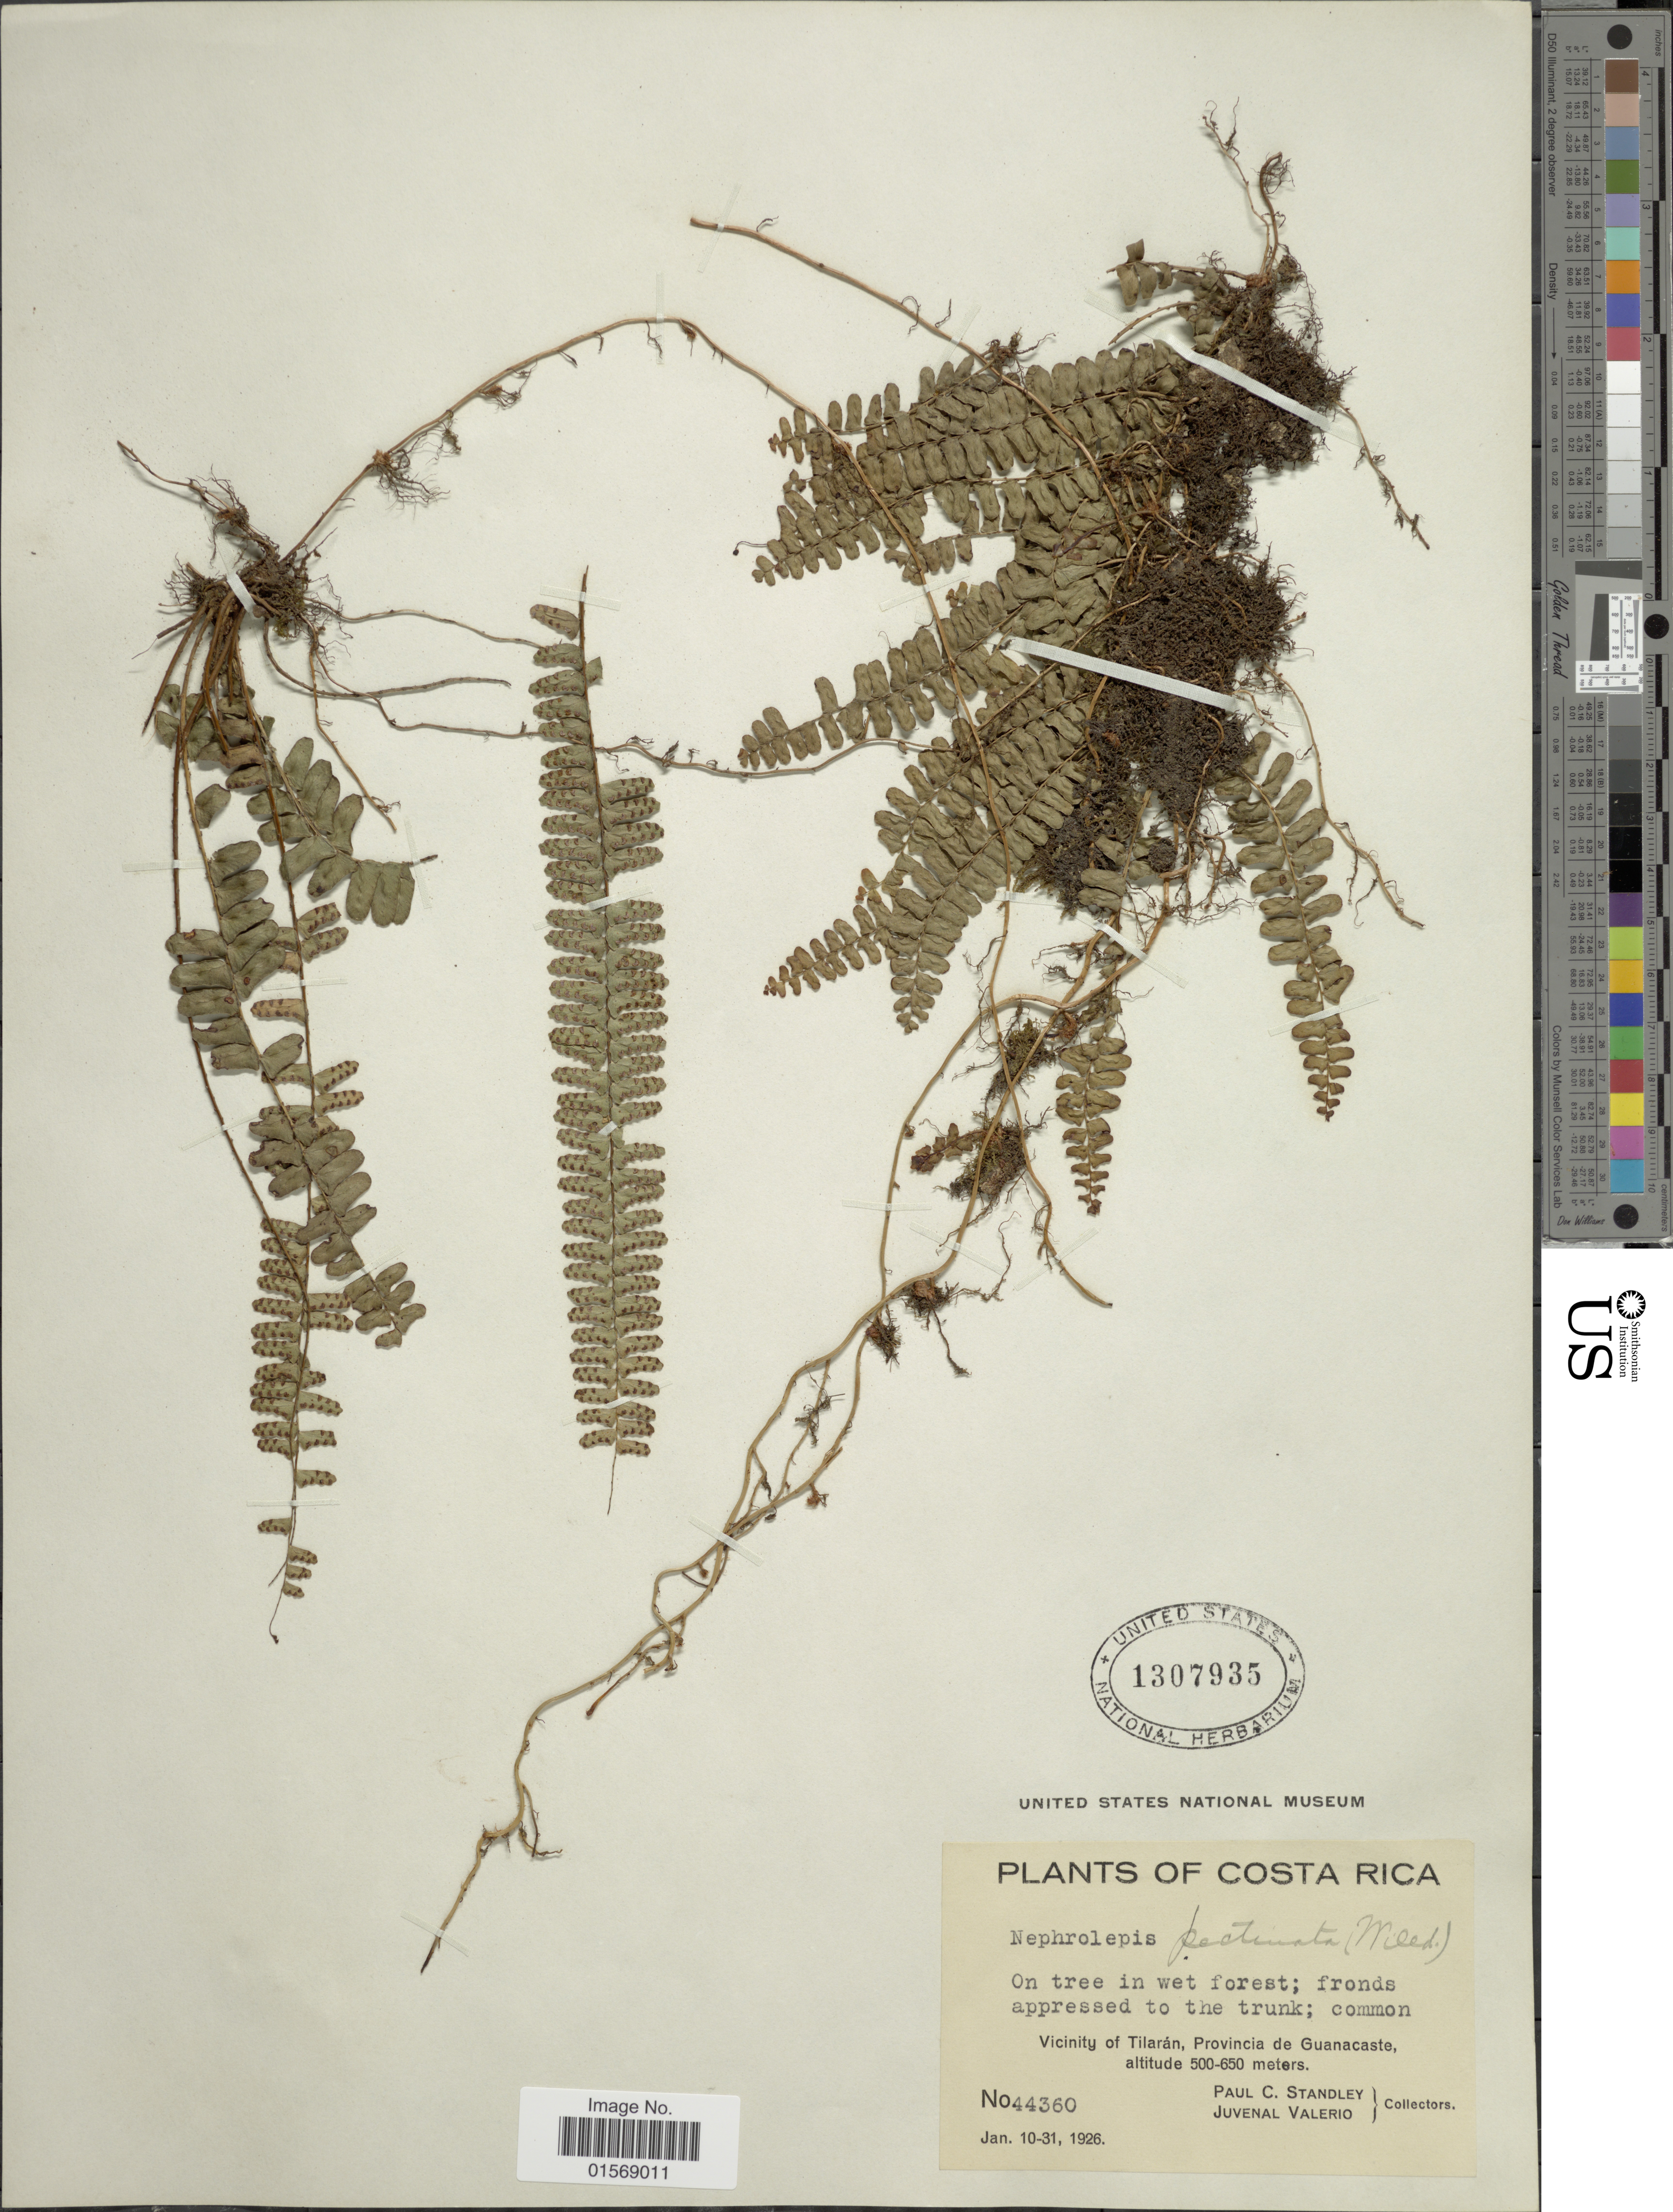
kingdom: Plantae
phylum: Tracheophyta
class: Polypodiopsida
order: Polypodiales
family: Nephrolepidaceae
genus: Nephrolepis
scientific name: Nephrolepis pectinata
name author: (Willd.) Schott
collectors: P. C. Standley & J. Valerio R.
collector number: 44360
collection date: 1926-01-10/1926-01-31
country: Costa Rica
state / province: Guanacaste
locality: Costa Rica, Vicinity of Tilaran, Provincia de Guanacaste.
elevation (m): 500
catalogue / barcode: US 1307935